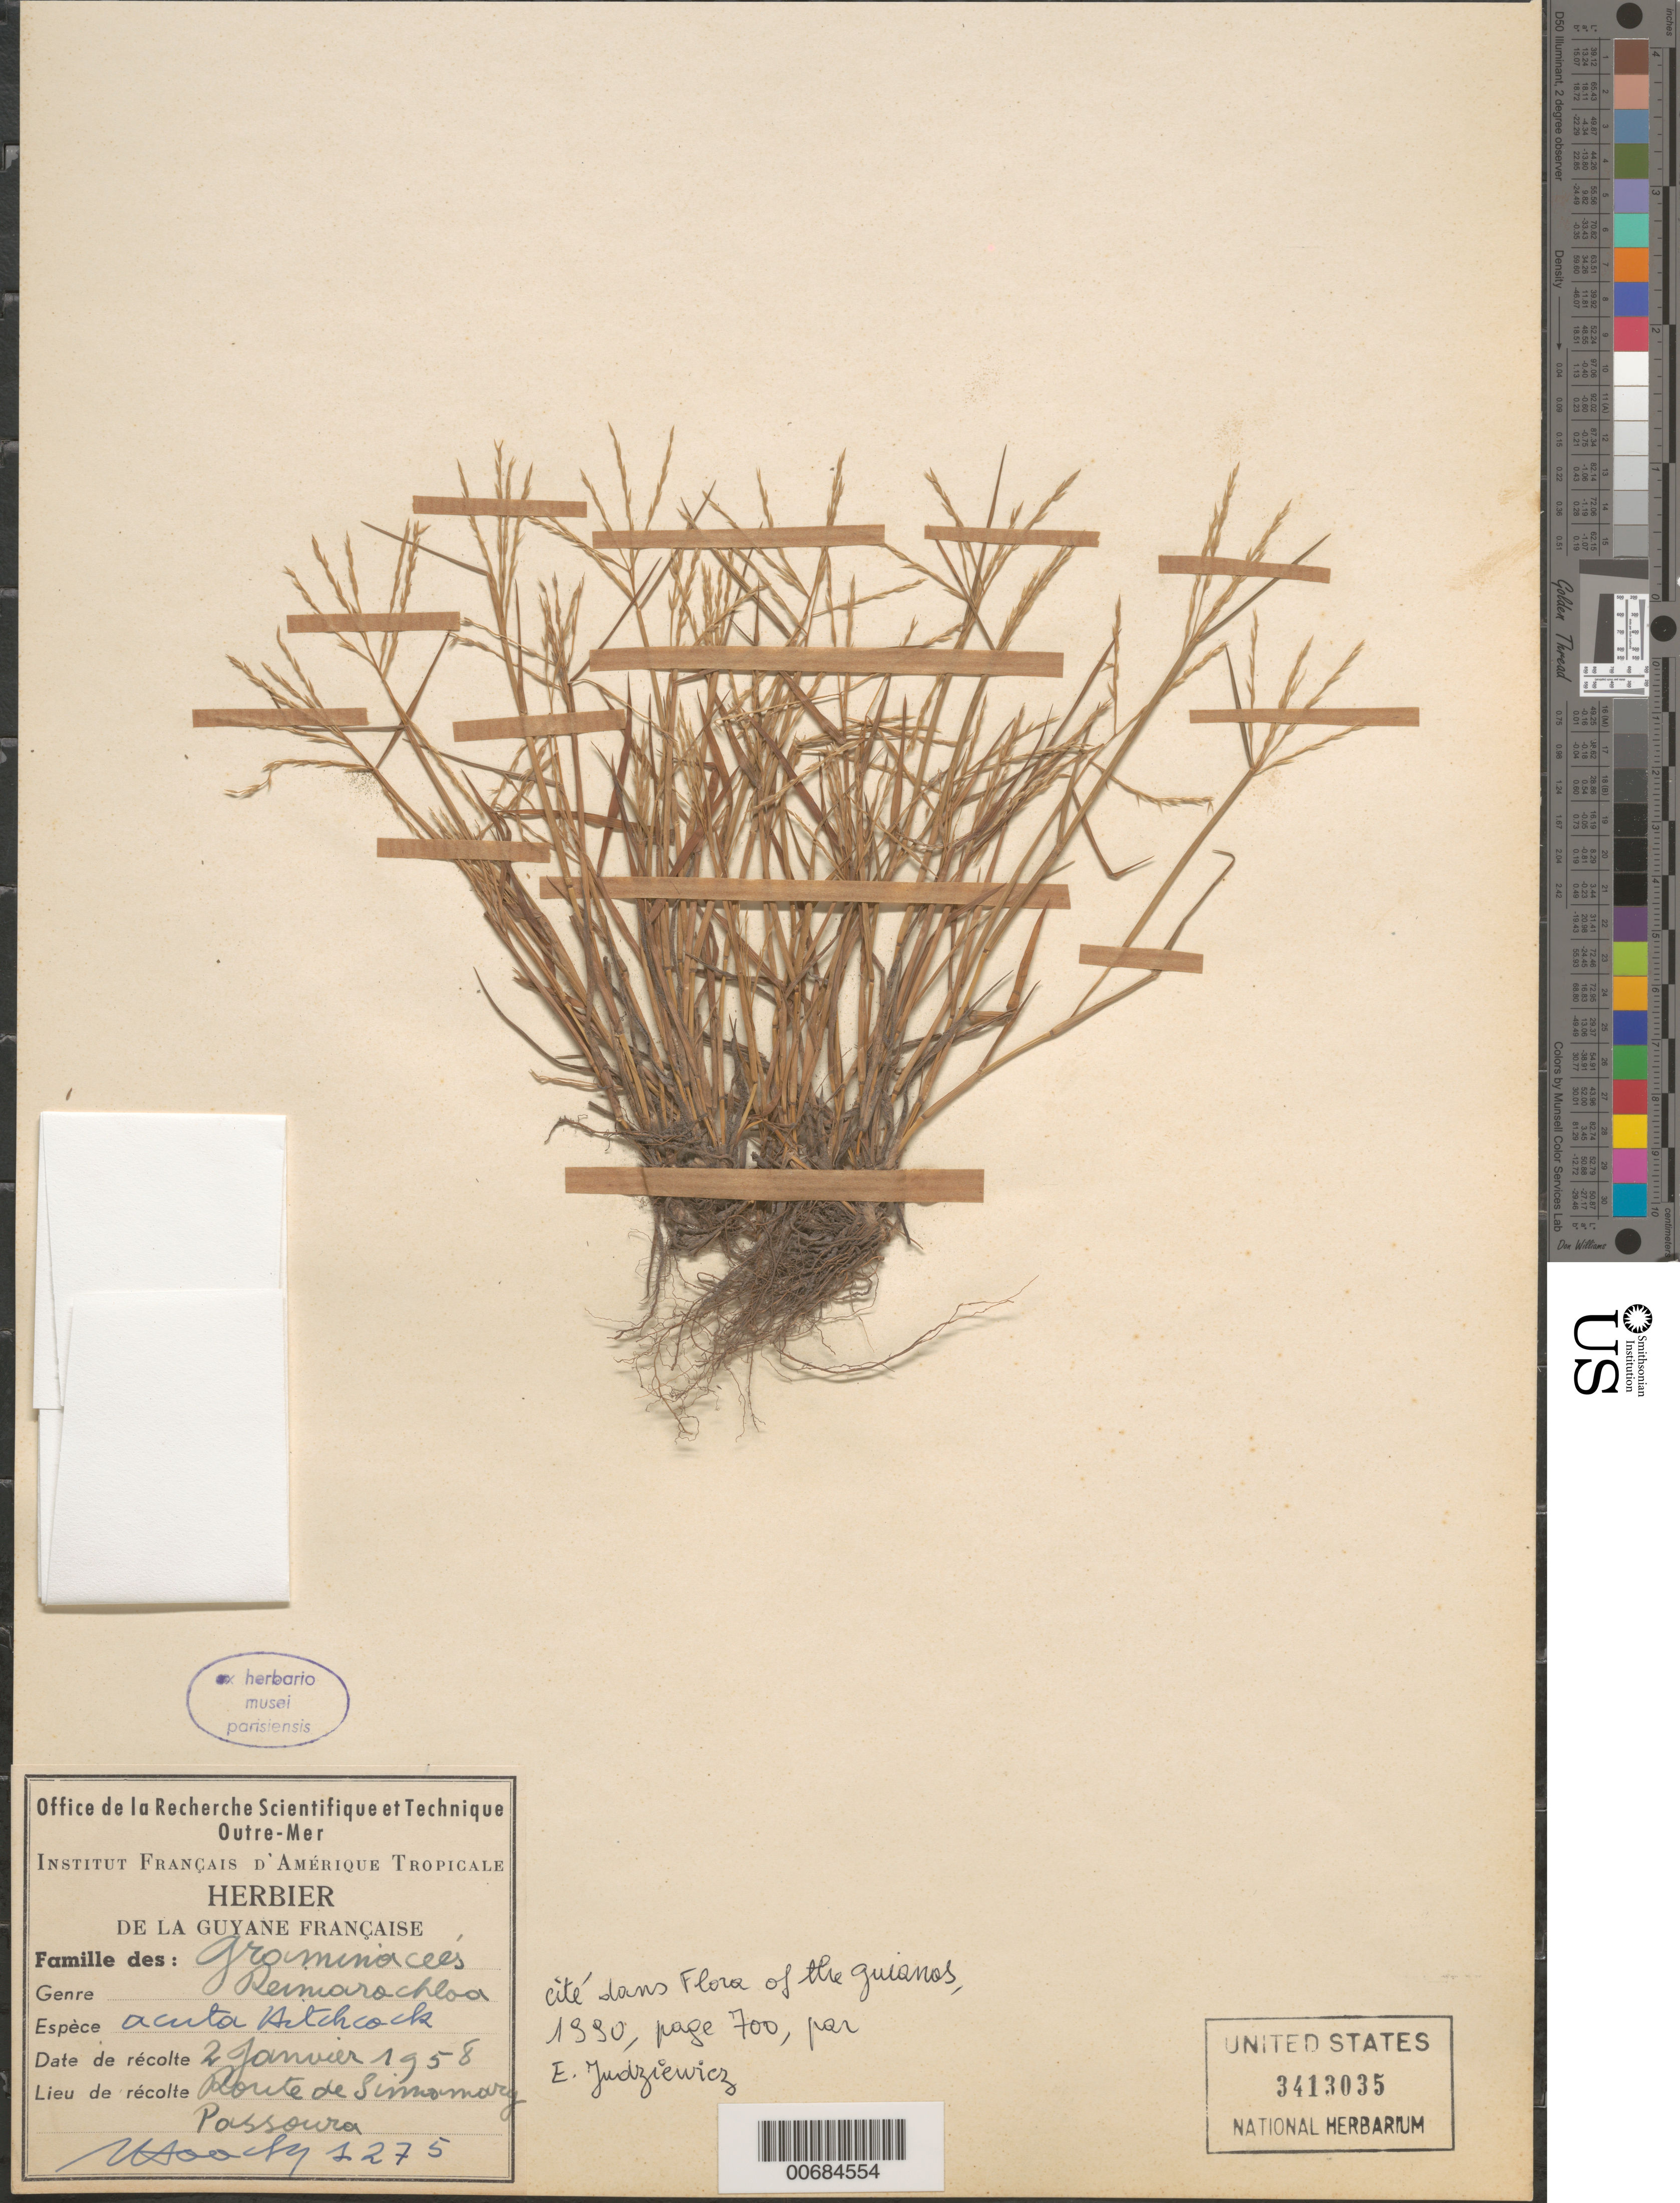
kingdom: Plantae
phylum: Tracheophyta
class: Liliopsida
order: Poales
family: Poaceae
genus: Reimarochloa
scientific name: Reimarochloa acuta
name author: (Flüggé) Hitchc.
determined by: Judziewicz, E. J.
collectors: J. Hoock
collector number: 1275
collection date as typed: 2-Jan-58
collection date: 1958-01-02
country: French Guiana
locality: Route de Sinnamary, Passoura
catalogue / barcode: US 3413035